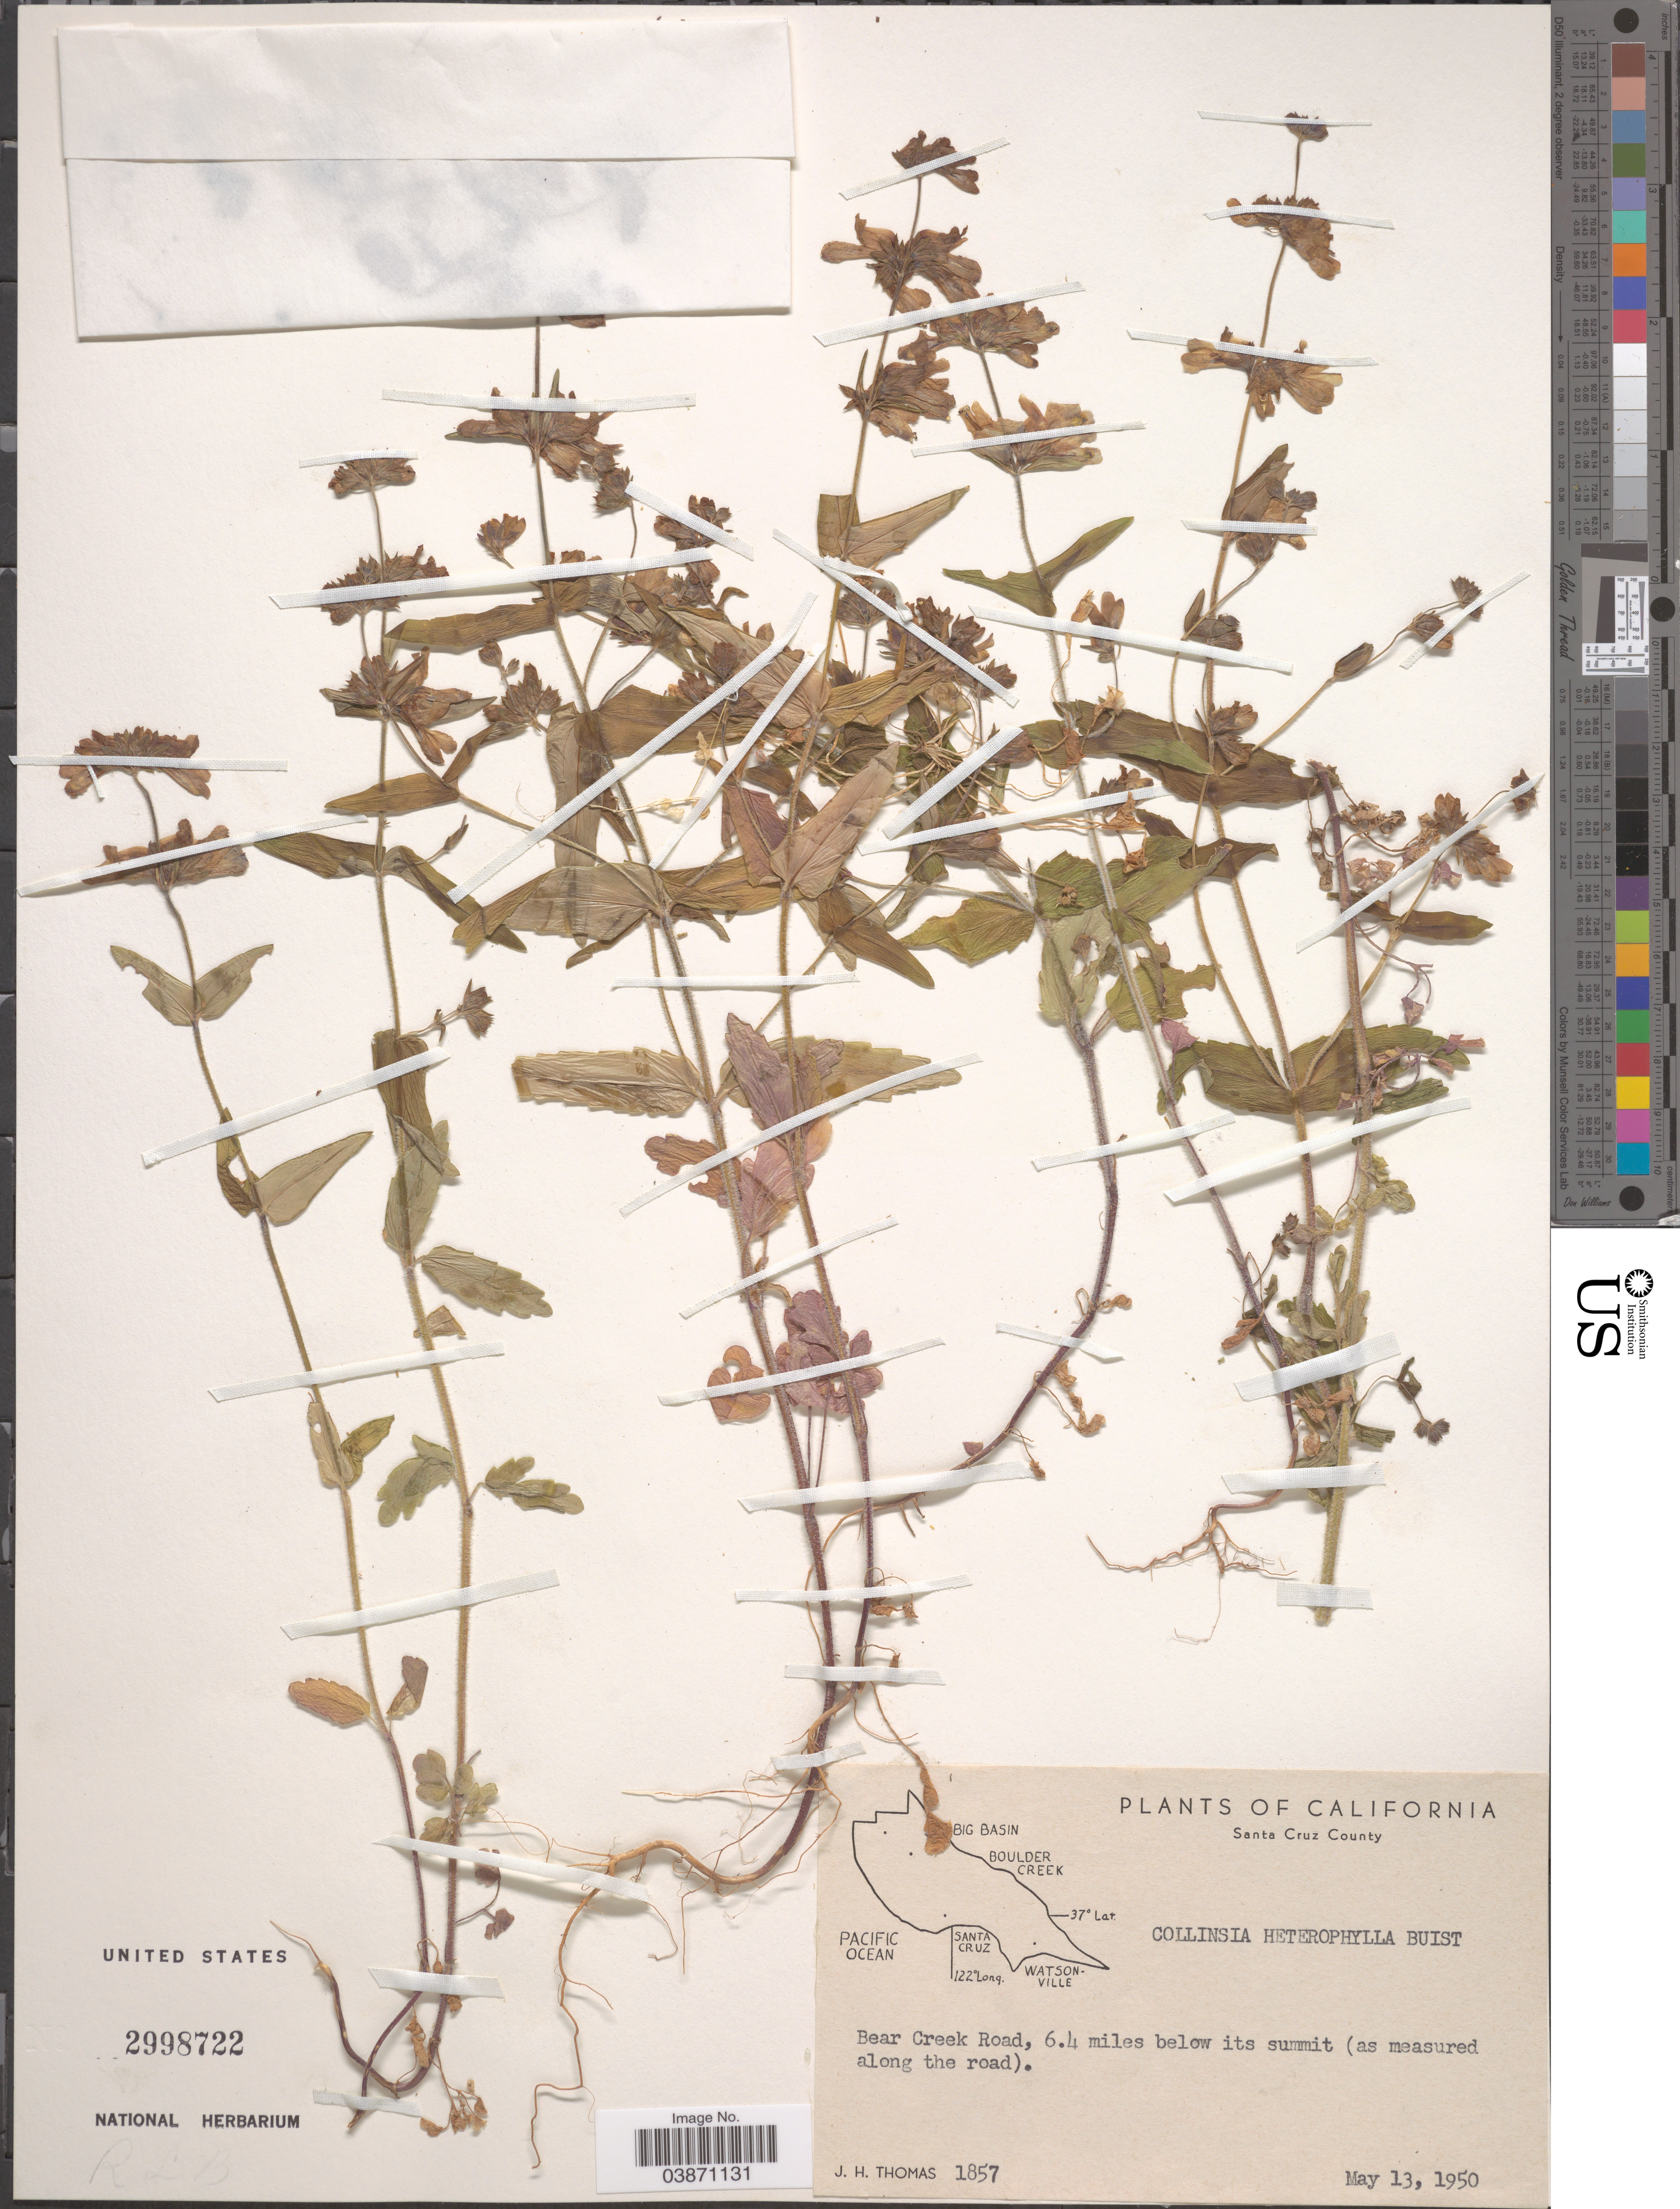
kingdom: Plantae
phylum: Tracheophyta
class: Magnoliopsida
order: Lamiales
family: Plantaginaceae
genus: Collinsia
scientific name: Collinsia heterophylla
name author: Buist ex Graham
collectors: J. H. Thomas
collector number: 1857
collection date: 1950-05-13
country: United States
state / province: California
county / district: Santa Cruz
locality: Santa Cruz County. Bear Creek Road, 6.4 miles below its summit (as measured along the road).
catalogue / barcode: US 2998722